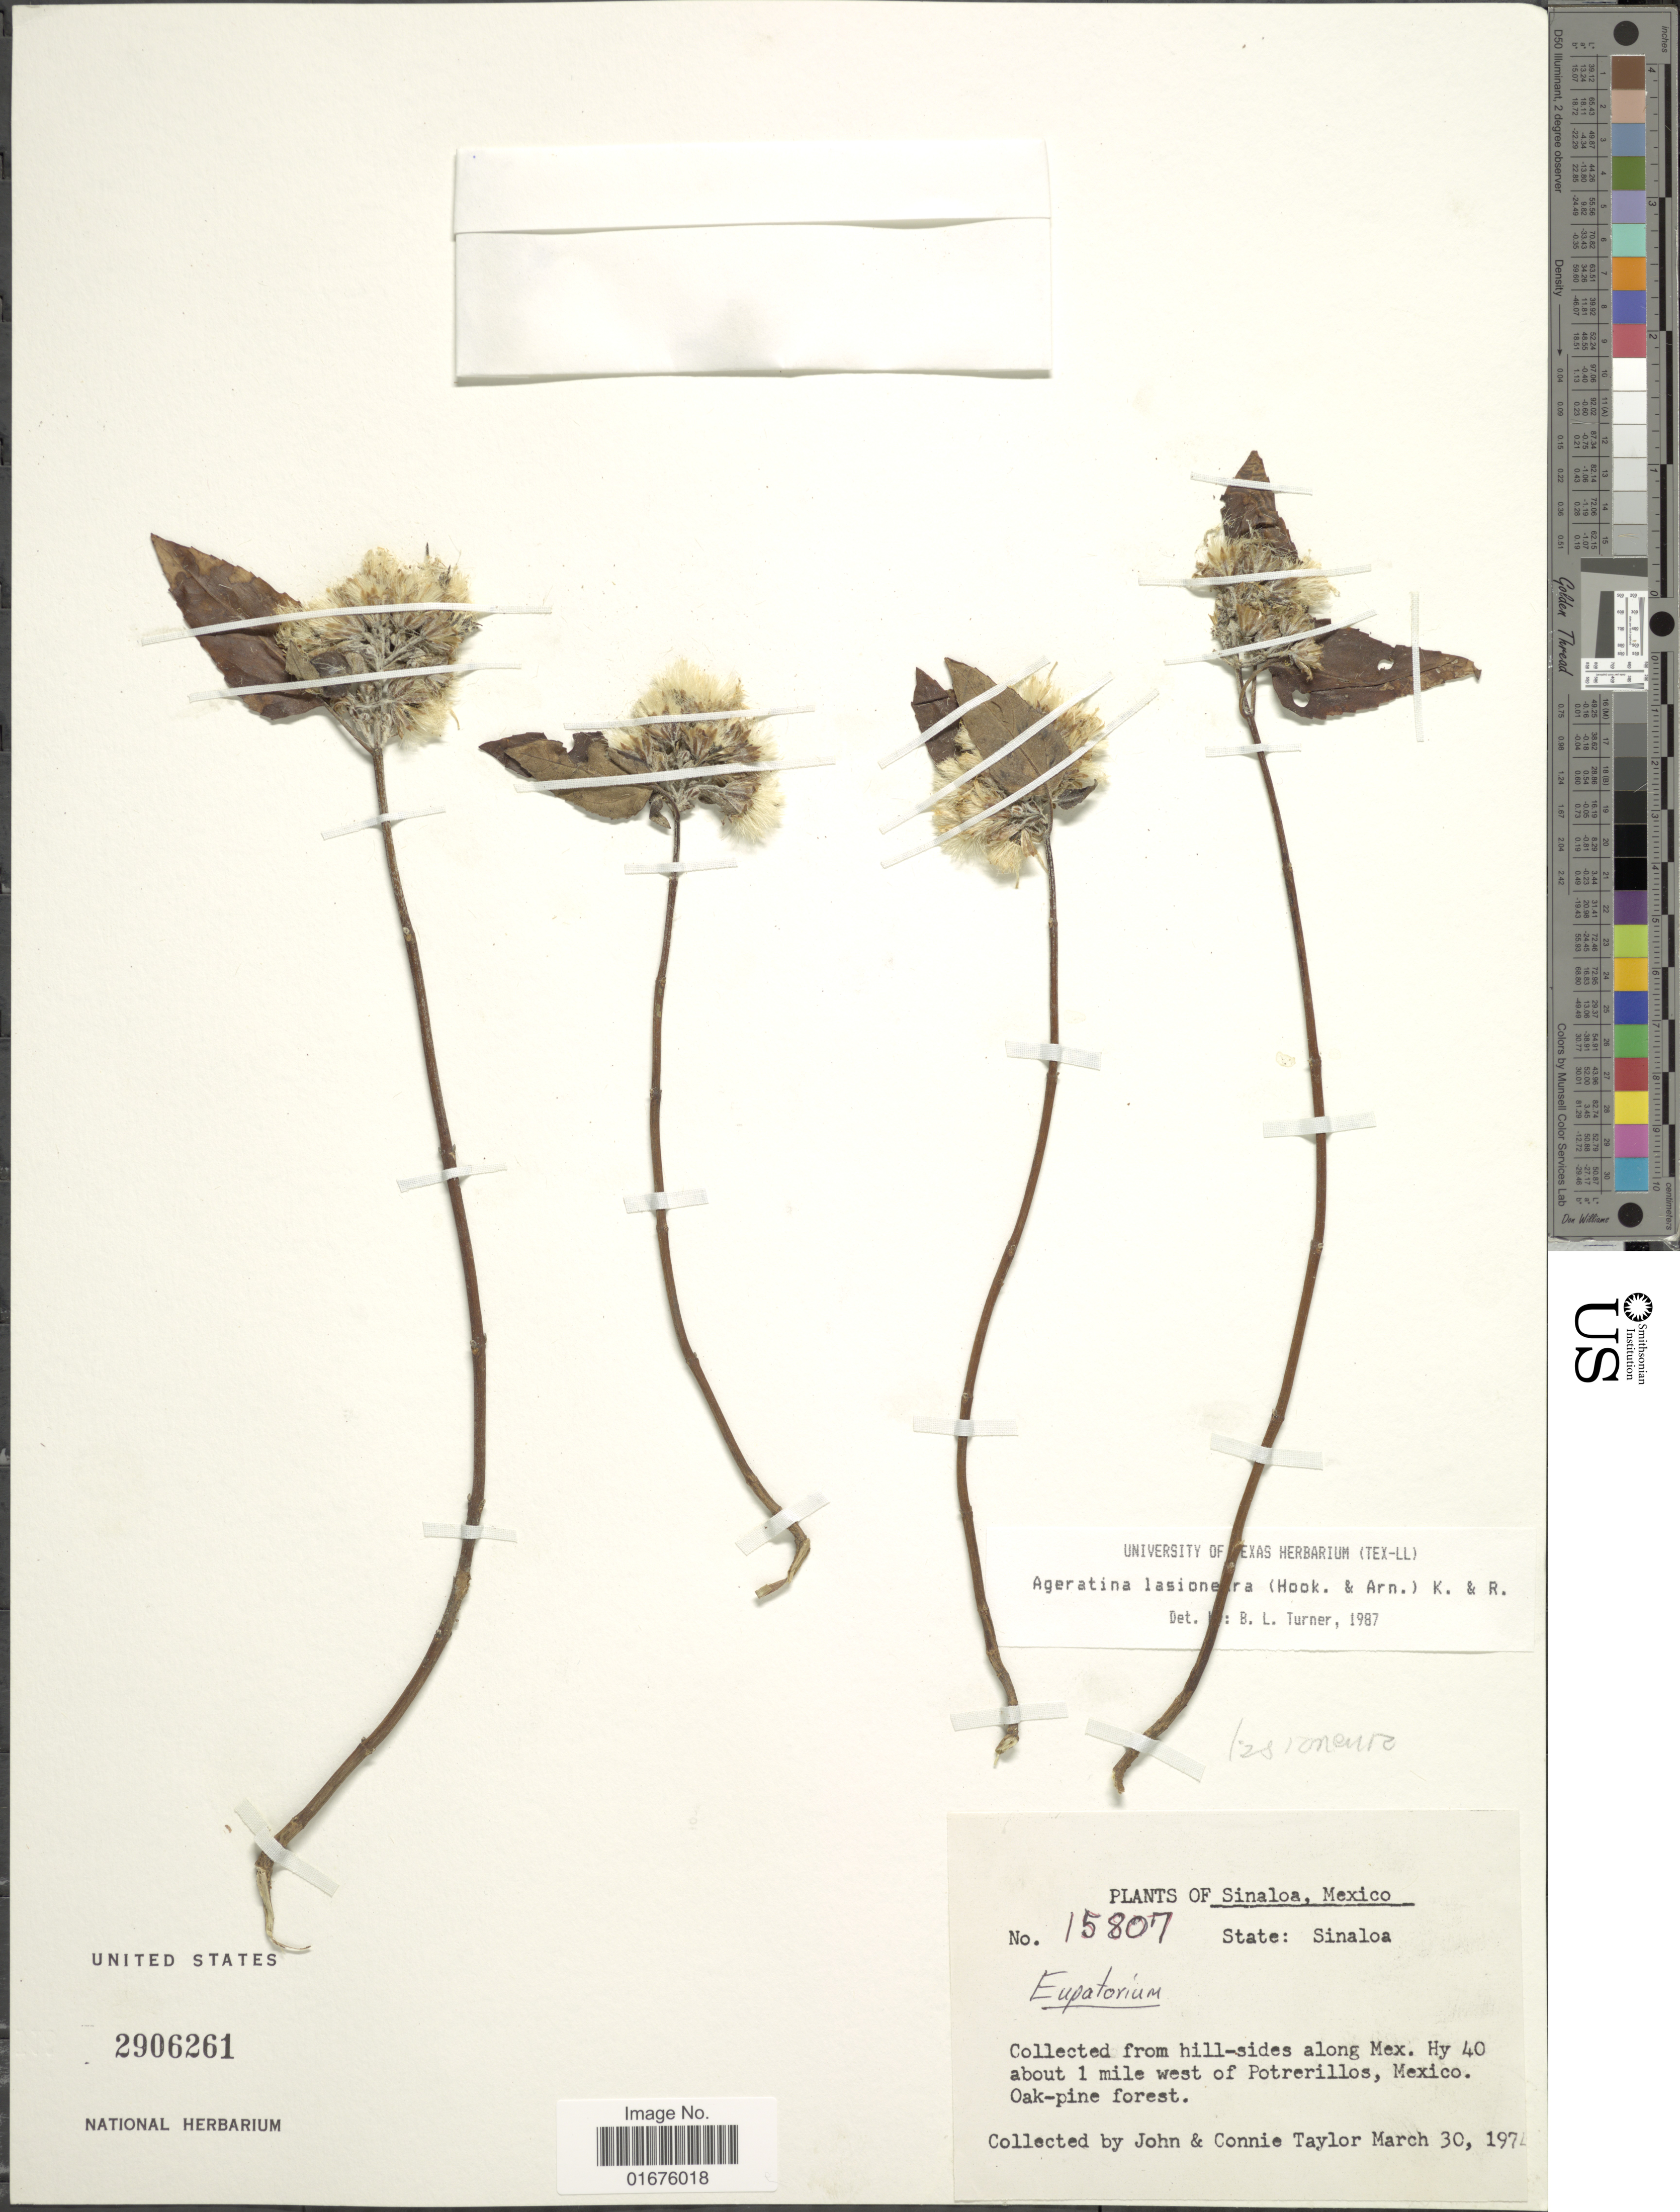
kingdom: Plantae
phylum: Tracheophyta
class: Magnoliopsida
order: Asterales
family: Asteraceae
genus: Ageratina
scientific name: Ageratina lasioneura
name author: (Hook. & Arn.) R.M. King & H. Rob.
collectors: J. Taylor & C. Taylor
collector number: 15807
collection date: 1974-03-30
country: Mexico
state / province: Sinaloa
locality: Hill-sides along Mex. Hy 40 about 1 mile west of Potrerillos, Mexico, Oak-pine forest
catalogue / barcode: US 2906261